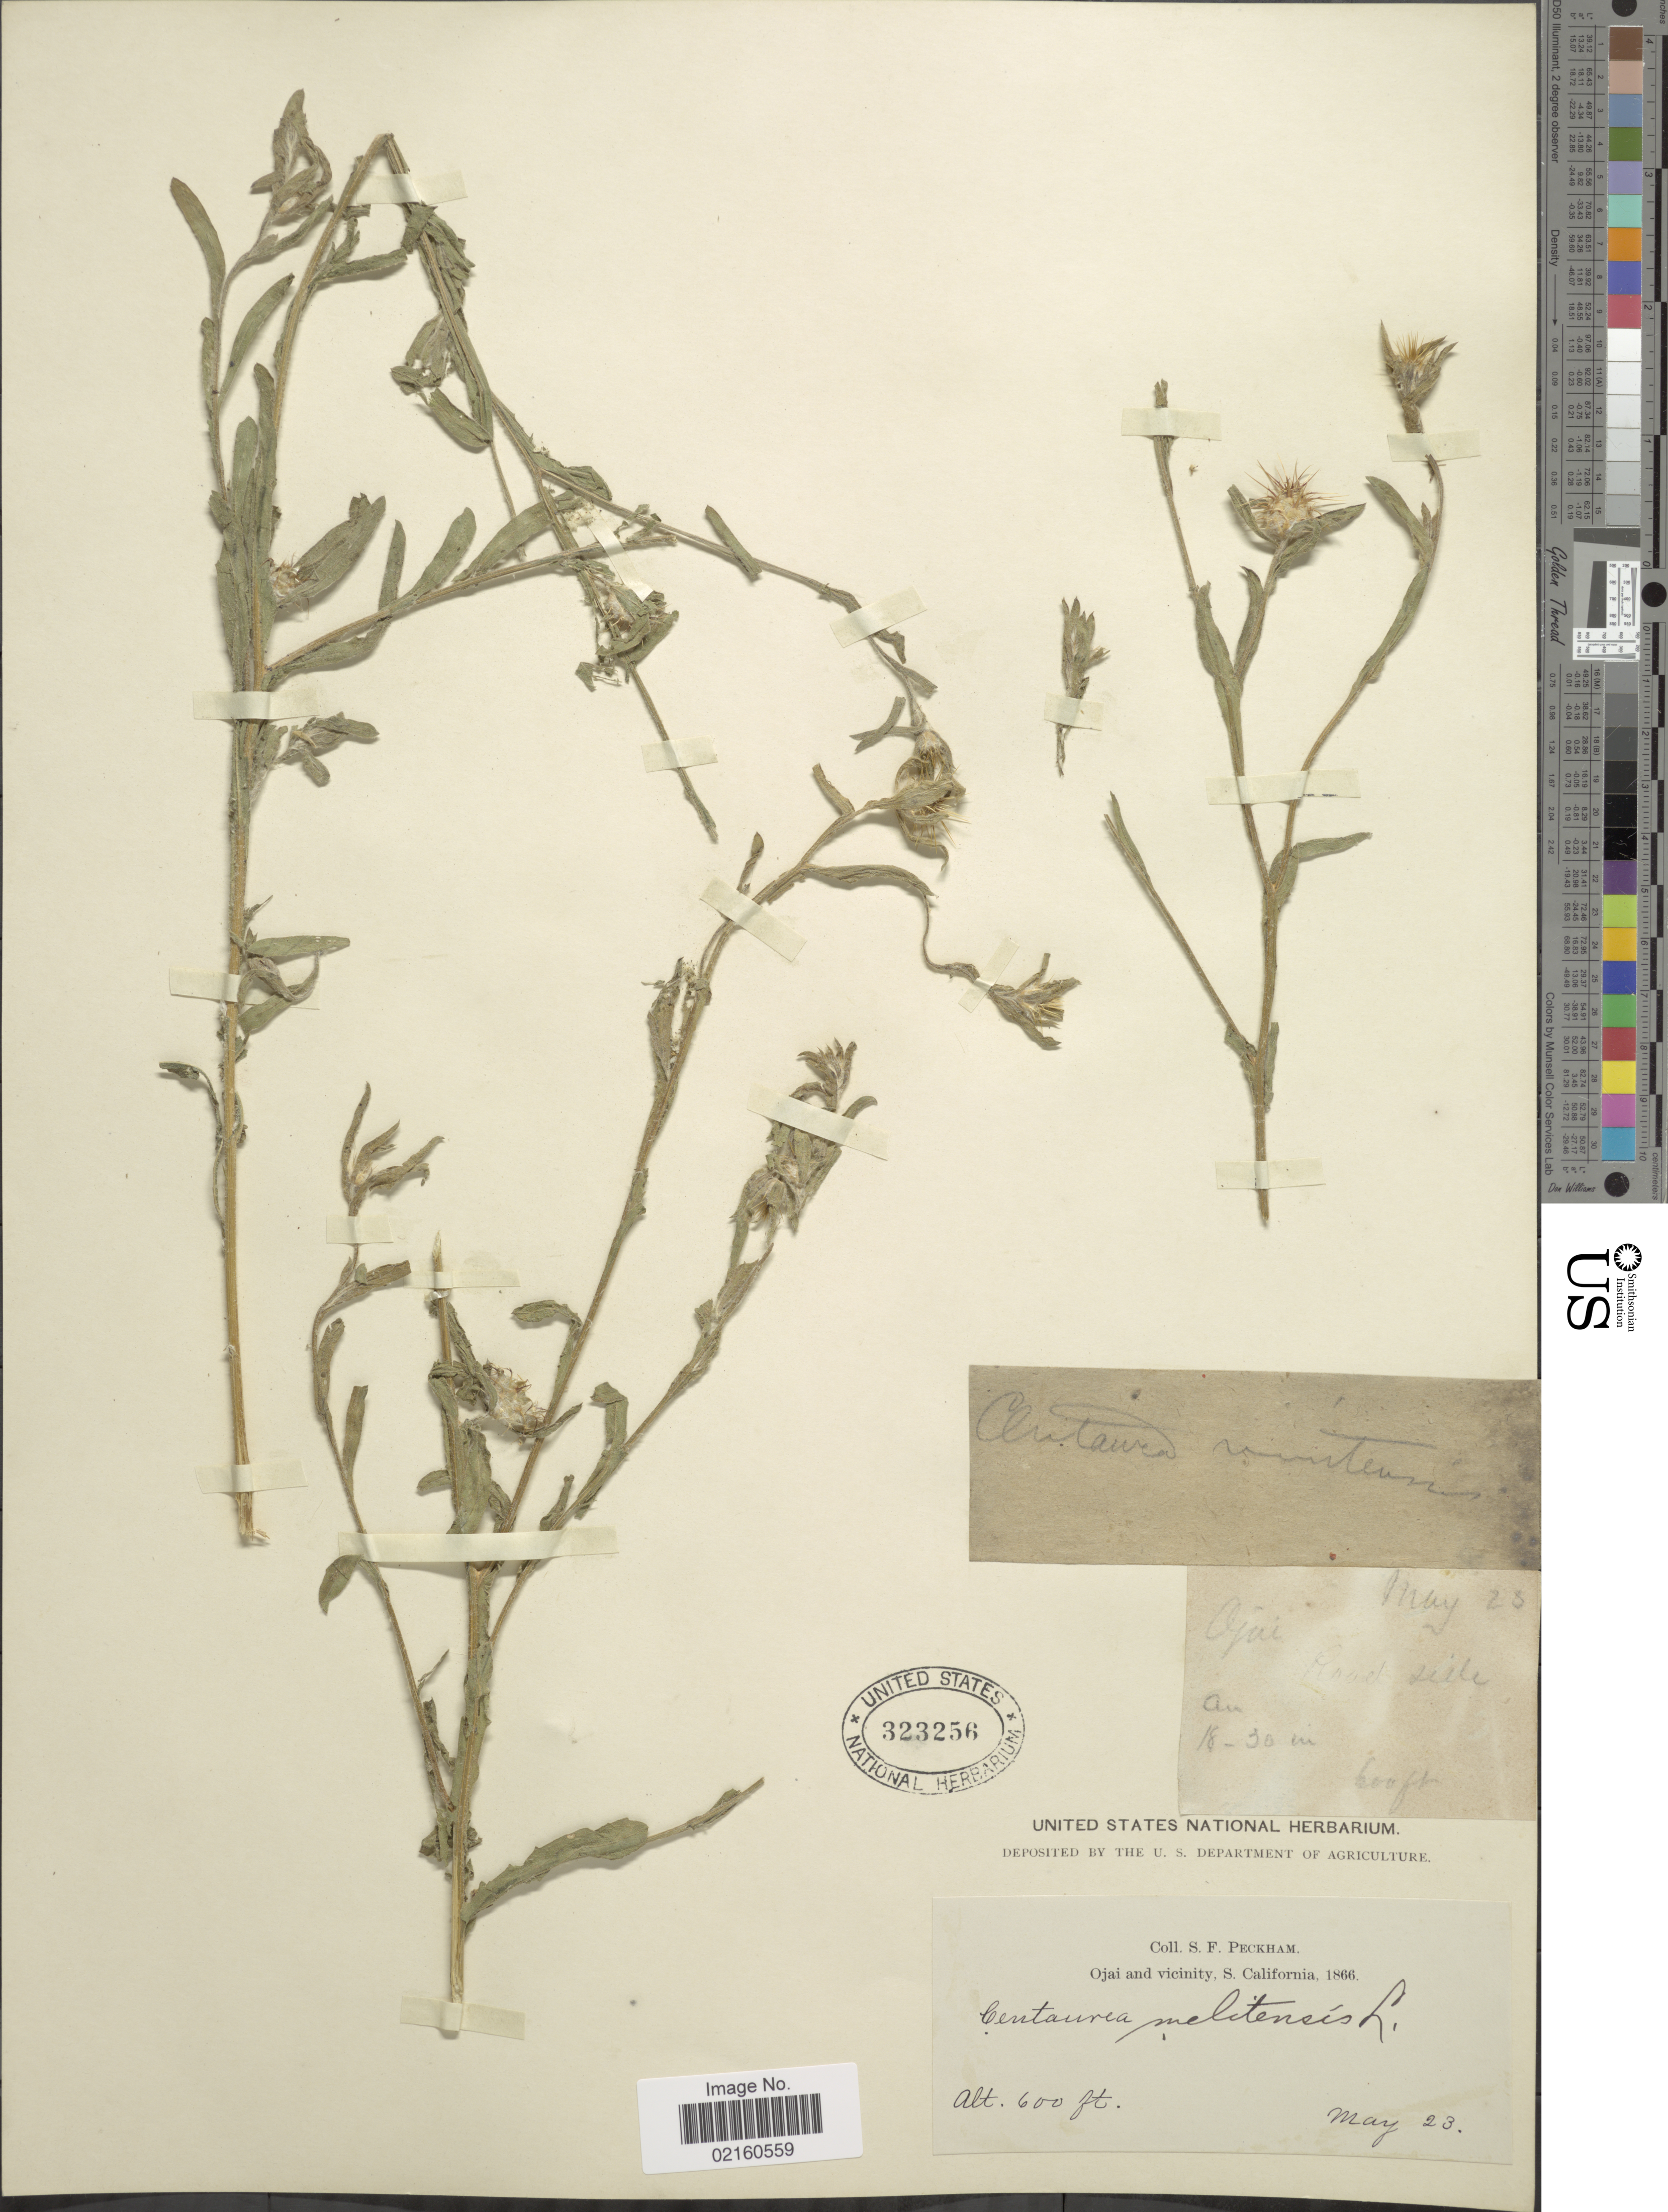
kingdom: Plantae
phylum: Tracheophyta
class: Magnoliopsida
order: Asterales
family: Asteraceae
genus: Centaurea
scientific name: Centaurea melitensis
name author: L.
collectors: S. Peckham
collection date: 1866-05-23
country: United States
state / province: California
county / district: Ventura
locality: Ojai and Vicinity, S. California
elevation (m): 183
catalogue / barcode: US 323256